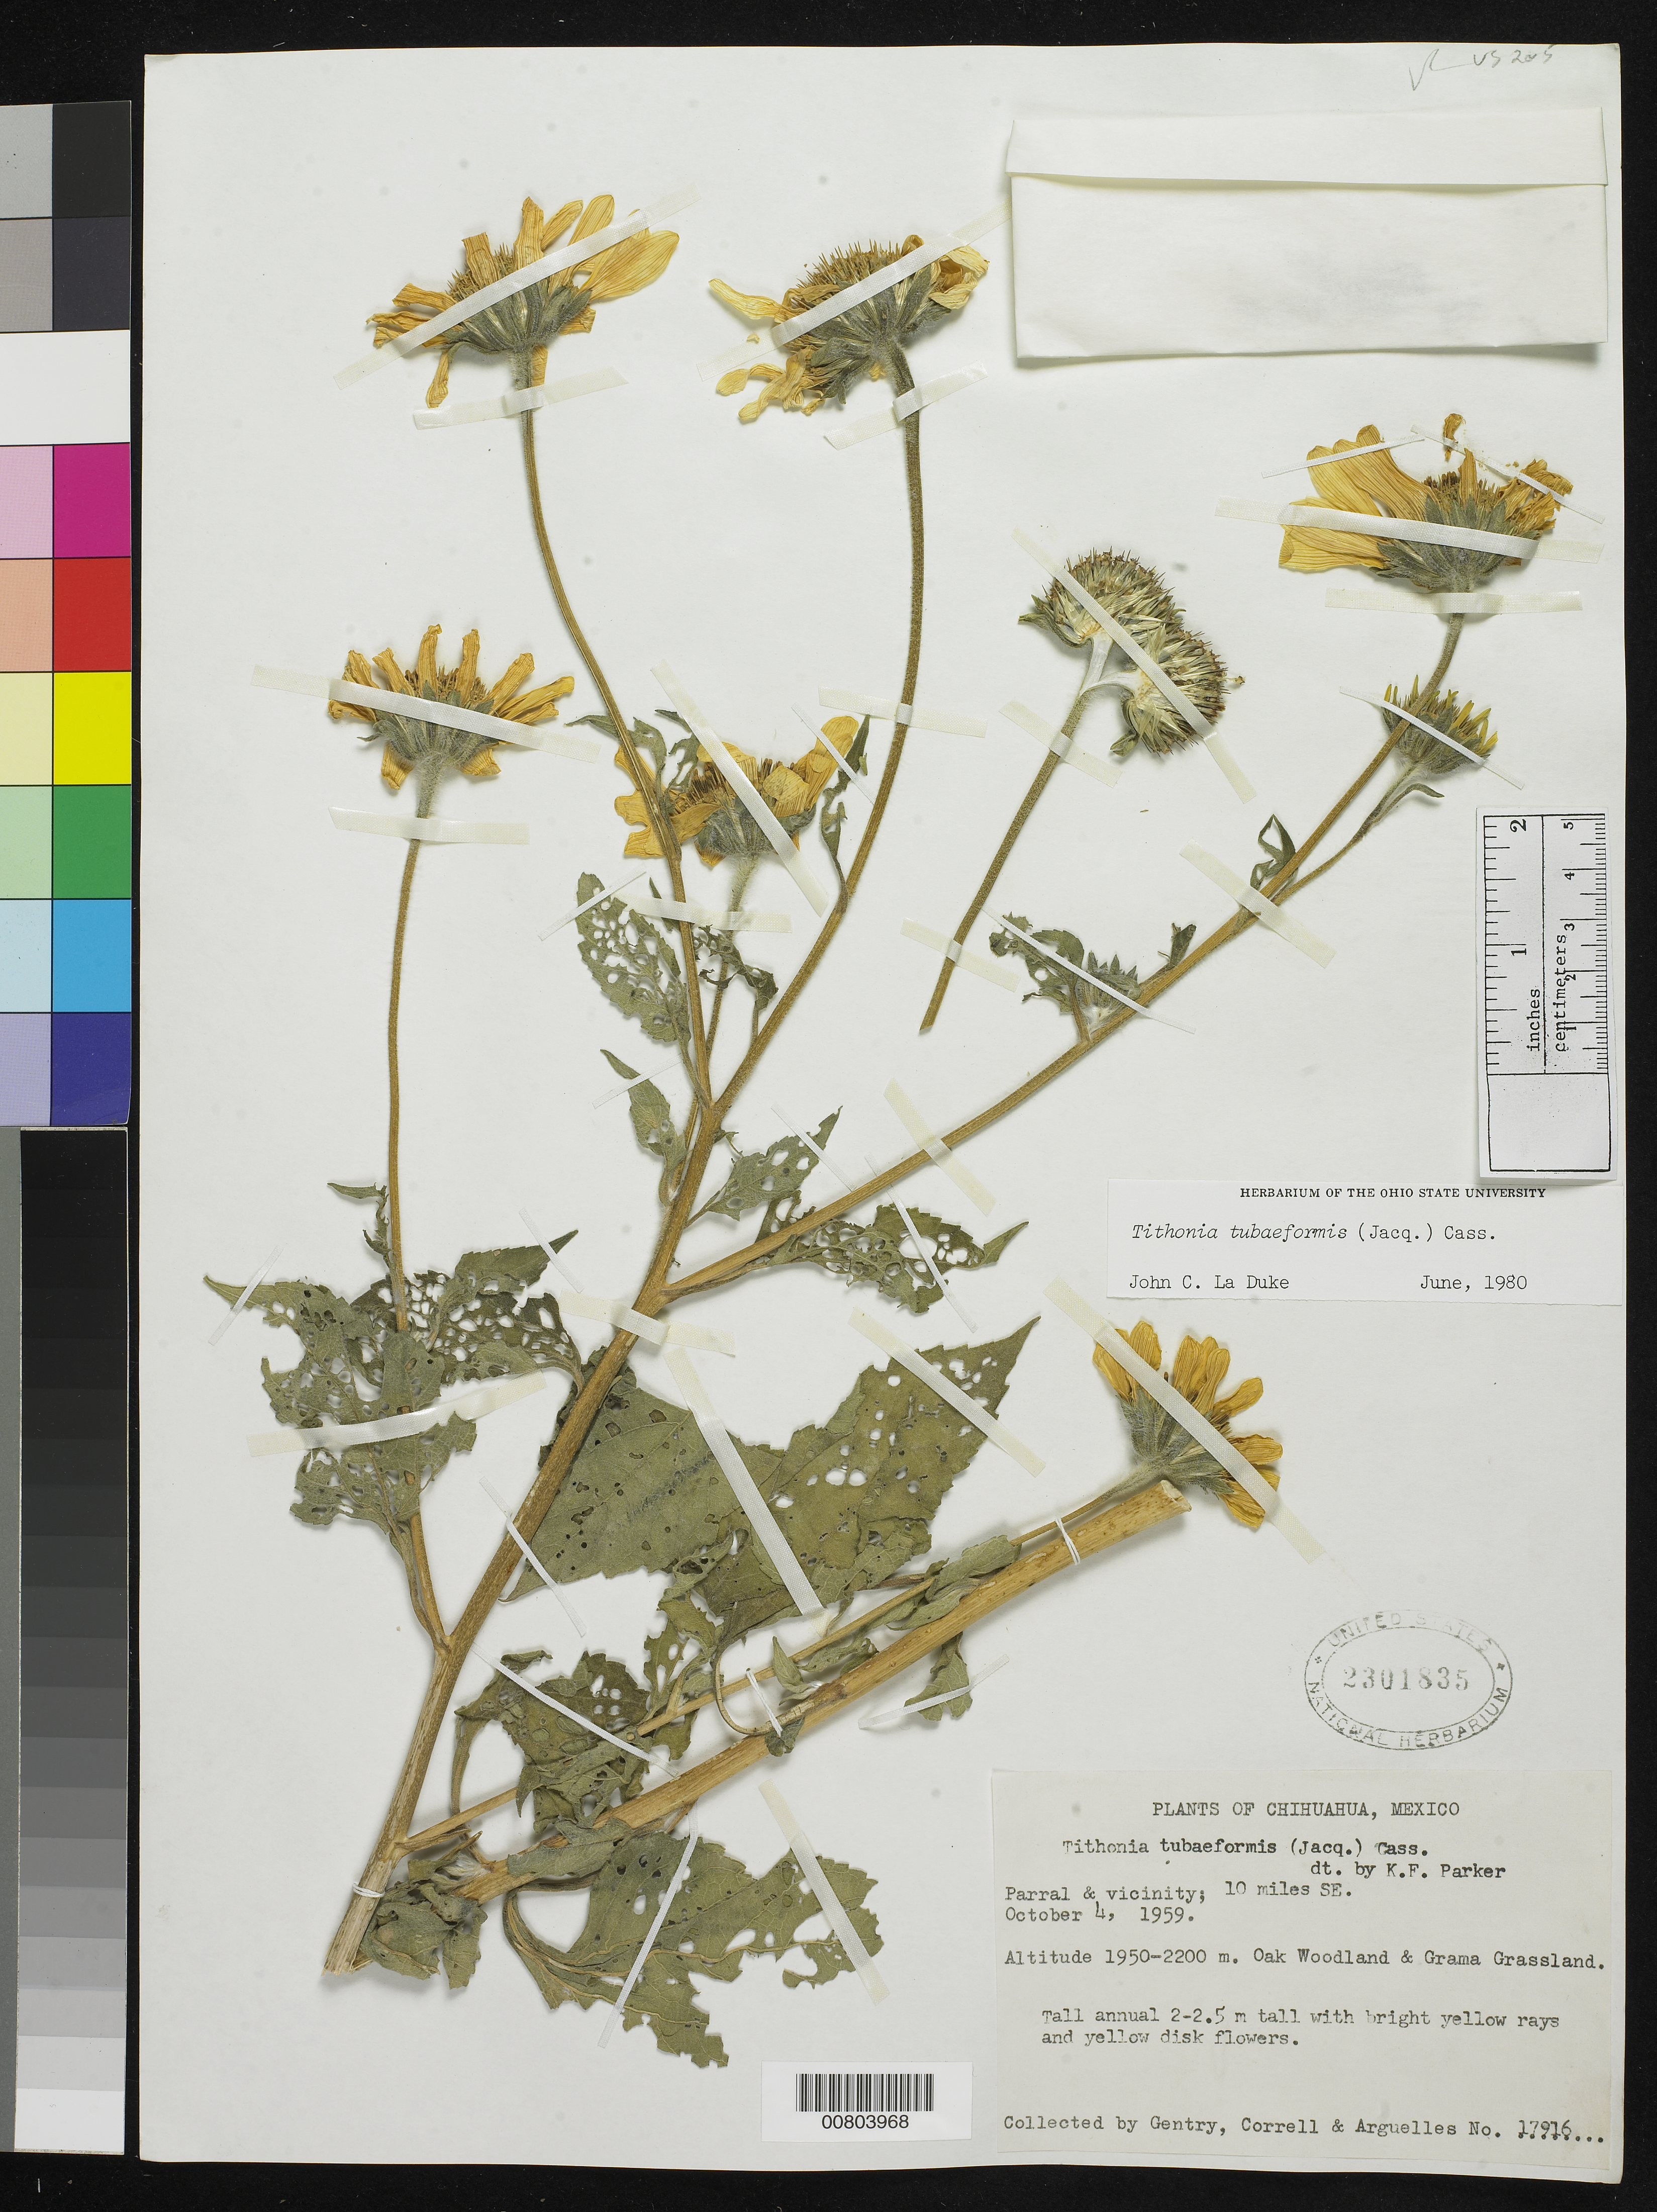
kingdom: Plantae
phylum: Tracheophyta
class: Magnoliopsida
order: Asterales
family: Asteraceae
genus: Tithonia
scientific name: Tithonia tubaeformis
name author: (Jacq.) Cass.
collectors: Gentry, --, -- Correll & Arguelles, --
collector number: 17916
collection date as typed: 04 Oct 1959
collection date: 1959-10-04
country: Mexico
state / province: Chihuahua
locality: Parral, Chihuahua and vicinity; 10 miles SE.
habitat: Oak woodland & Grama Grassland.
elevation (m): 2200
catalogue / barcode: US 2301835